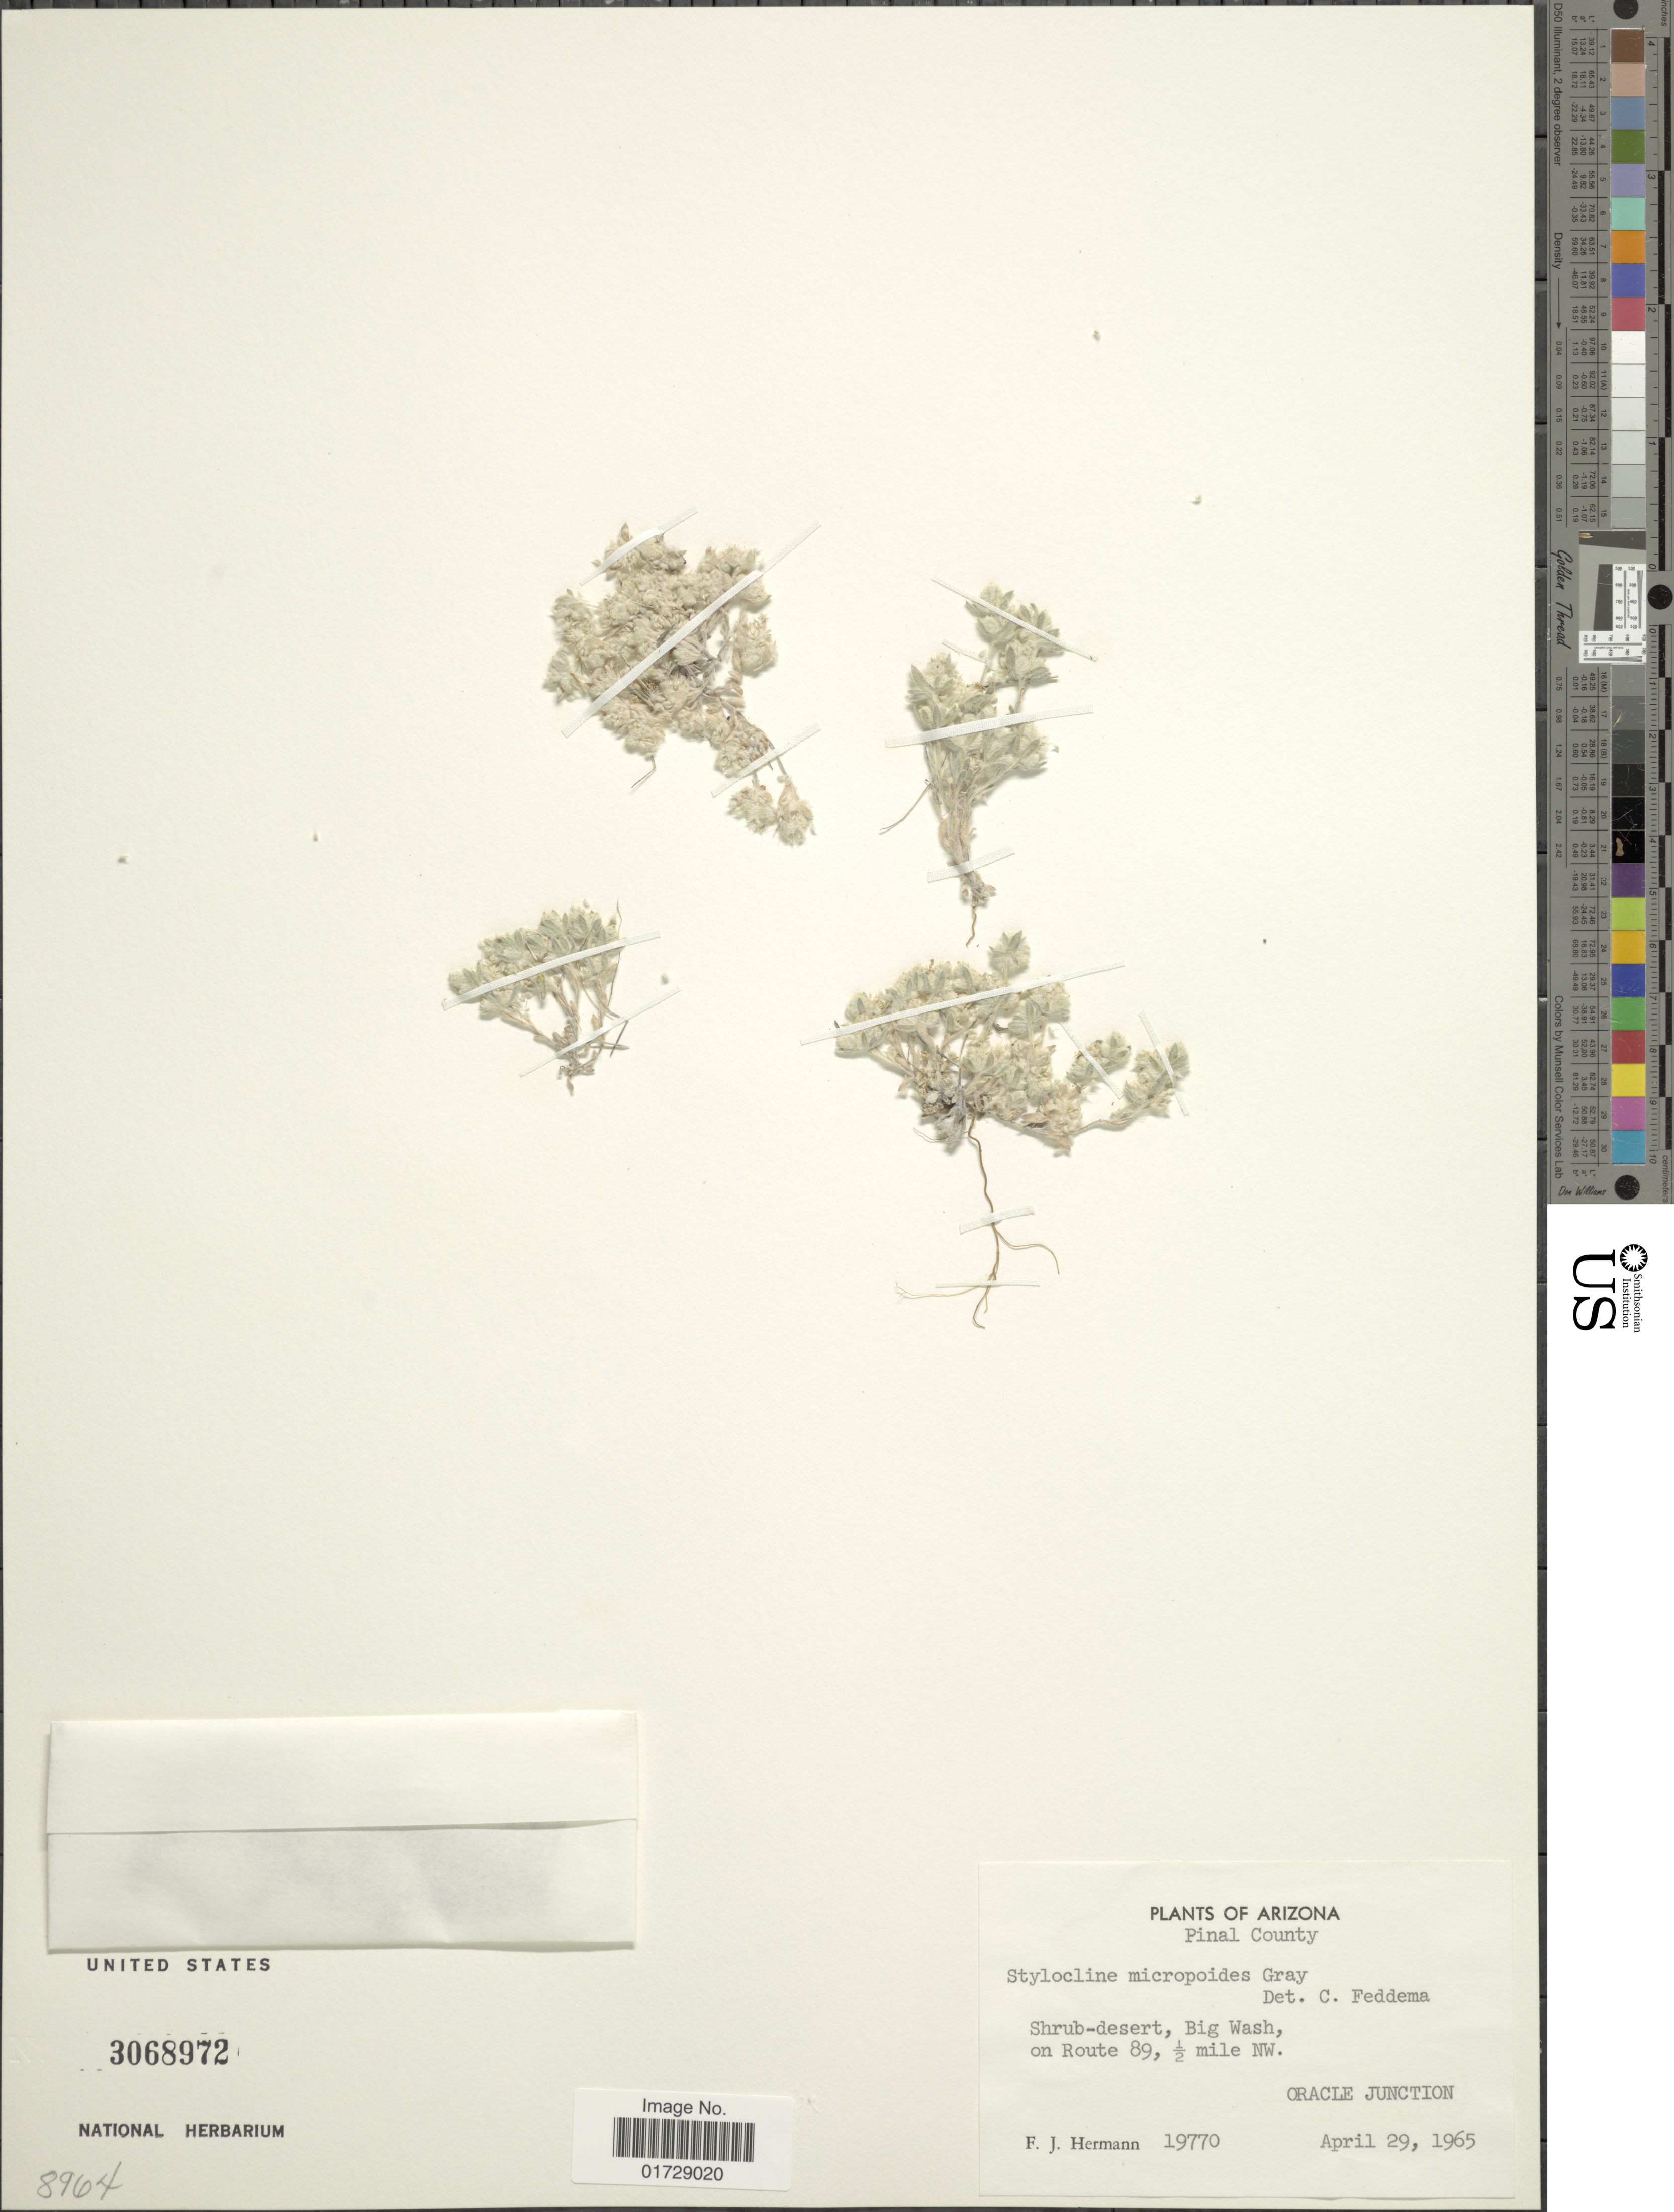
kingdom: Plantae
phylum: Tracheophyta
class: Magnoliopsida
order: Asterales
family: Asteraceae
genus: Stylocline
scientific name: Stylocline micropoides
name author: A. Gray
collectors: F. J. Hermann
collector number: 19770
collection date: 1965-04-29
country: United States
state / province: Arizona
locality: Pinal County, Shrub-desert, Big Wash, on Route 89, ½ mile NW., Oracle Junction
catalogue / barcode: US 3068972